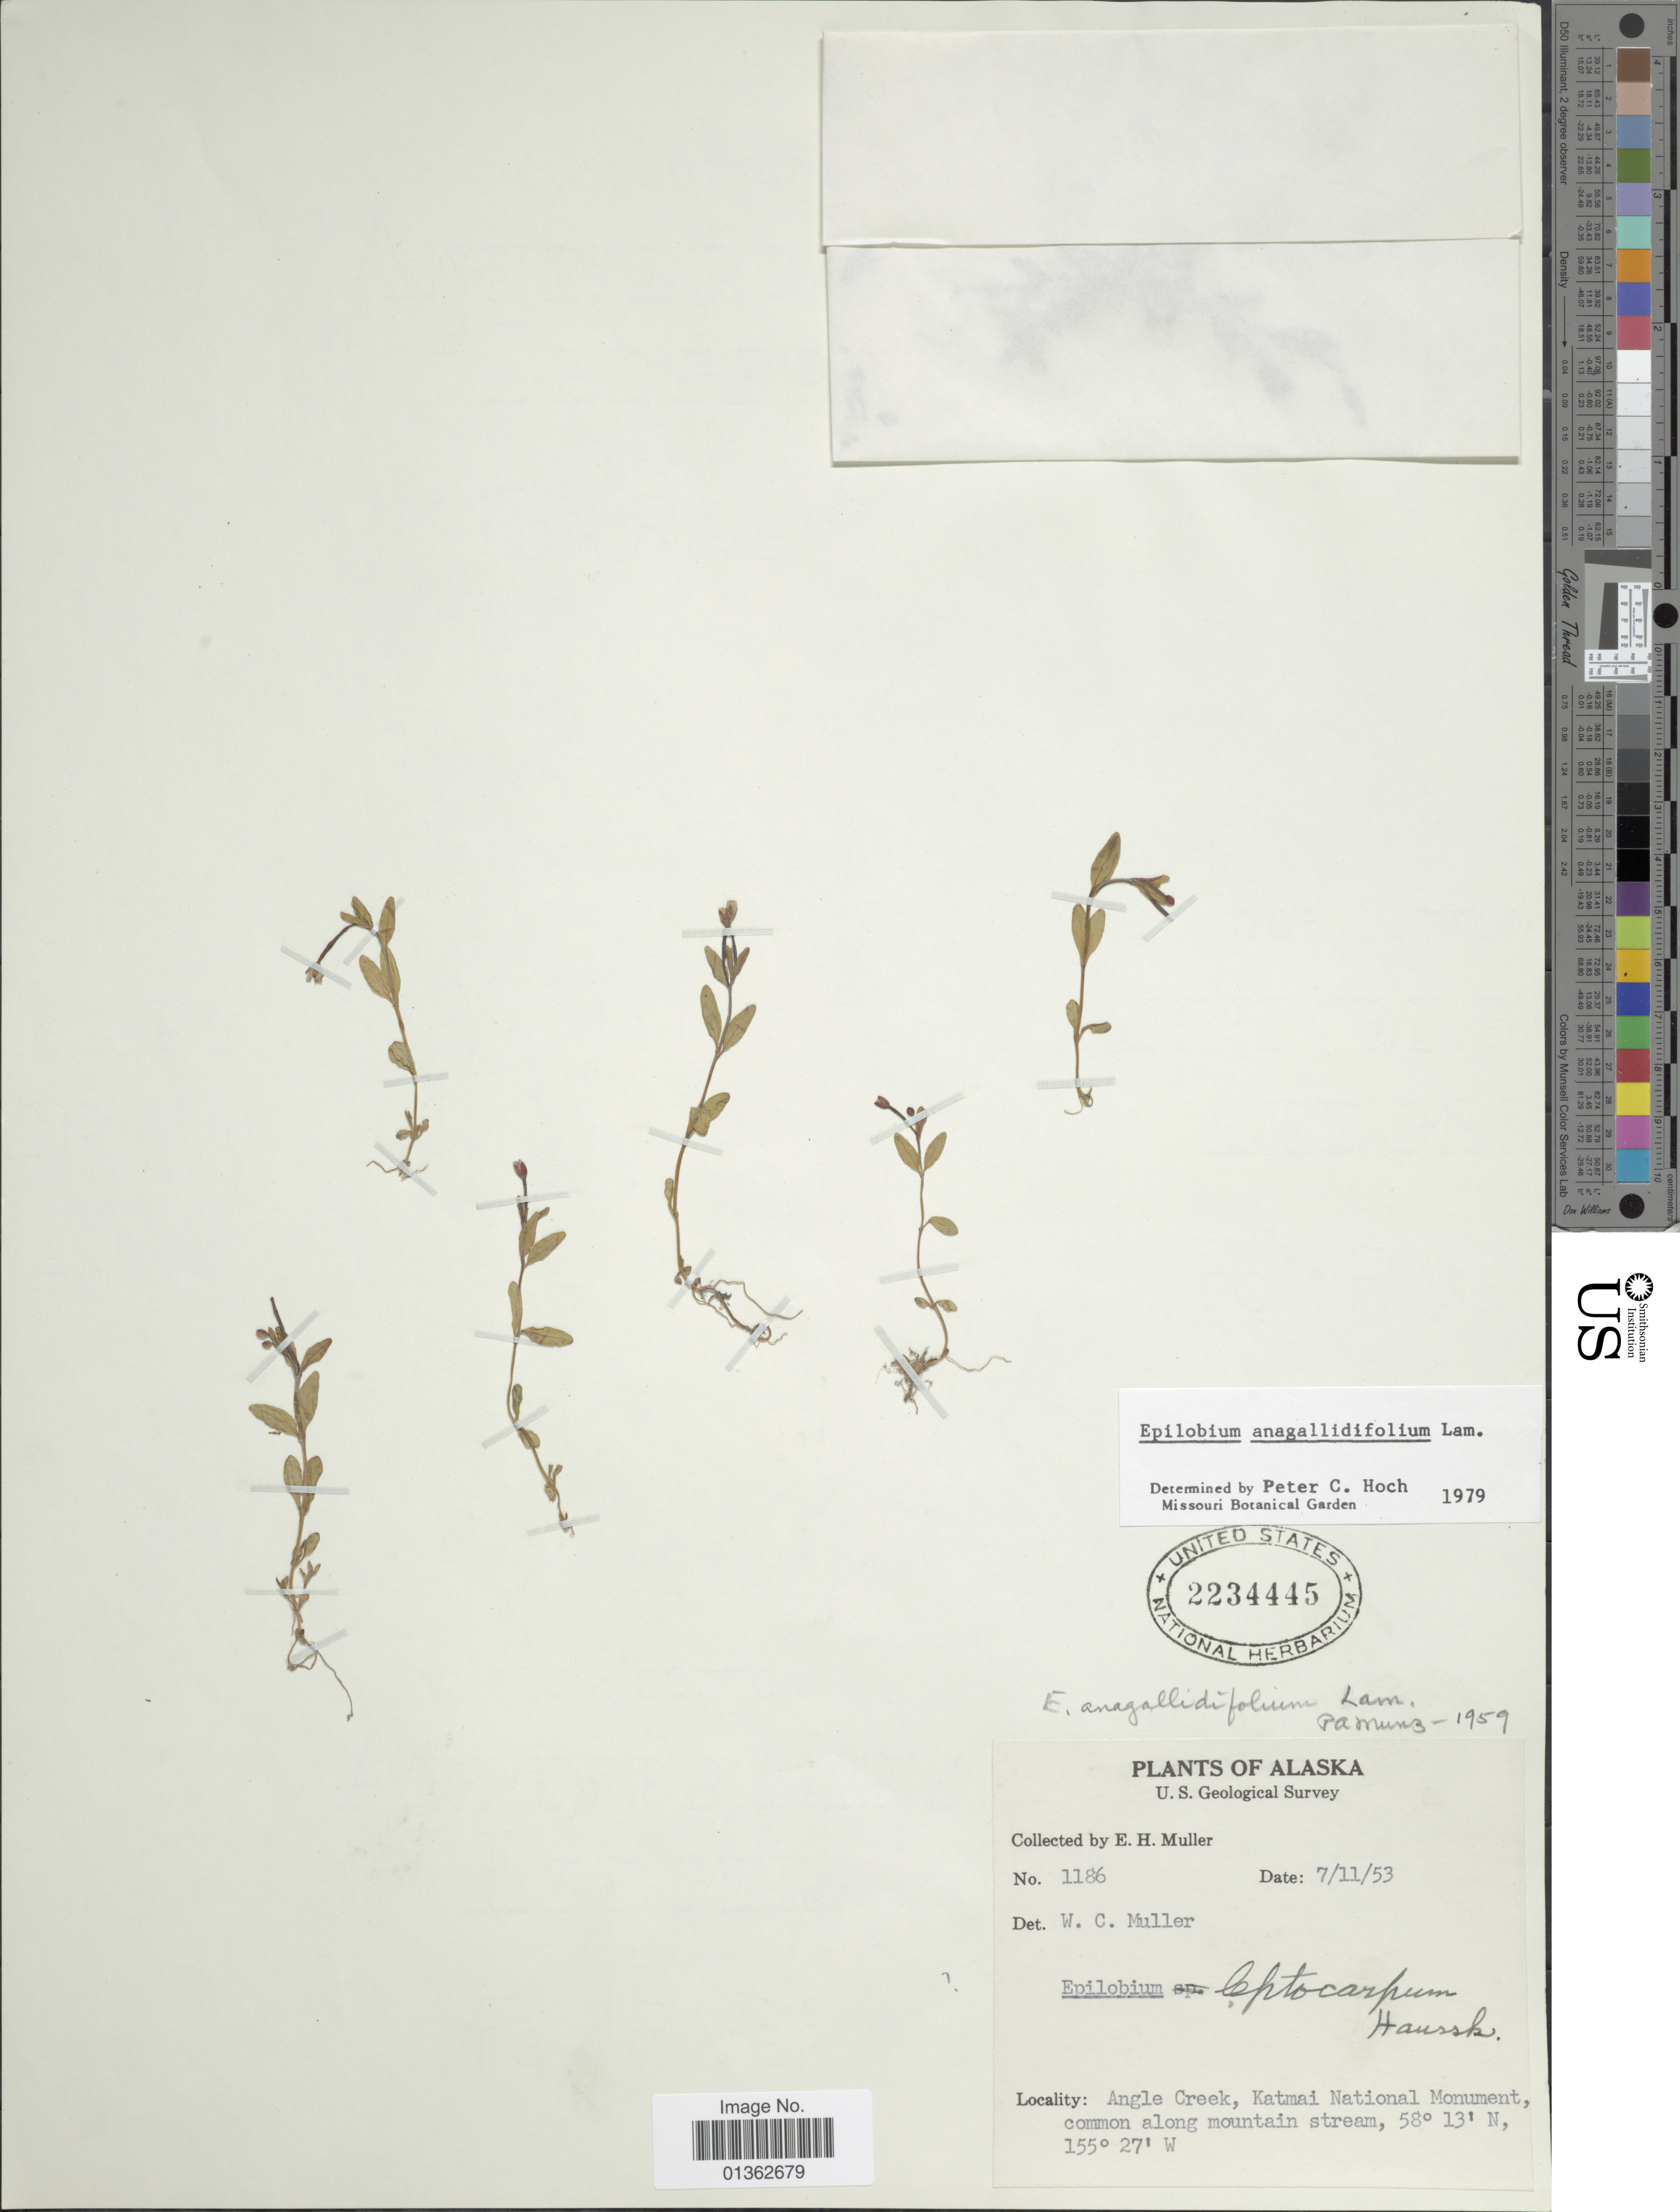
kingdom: Plantae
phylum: Tracheophyta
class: Magnoliopsida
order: Myrtales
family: Onagraceae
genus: Epilobium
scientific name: Epilobium anagallidifolium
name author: Lam.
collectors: E. H. Muller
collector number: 1186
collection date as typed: Transcribed d/m/y: 11/7/53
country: United States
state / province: Alaska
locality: Angle Creek, Katmai National Monument.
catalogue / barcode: US 2234445